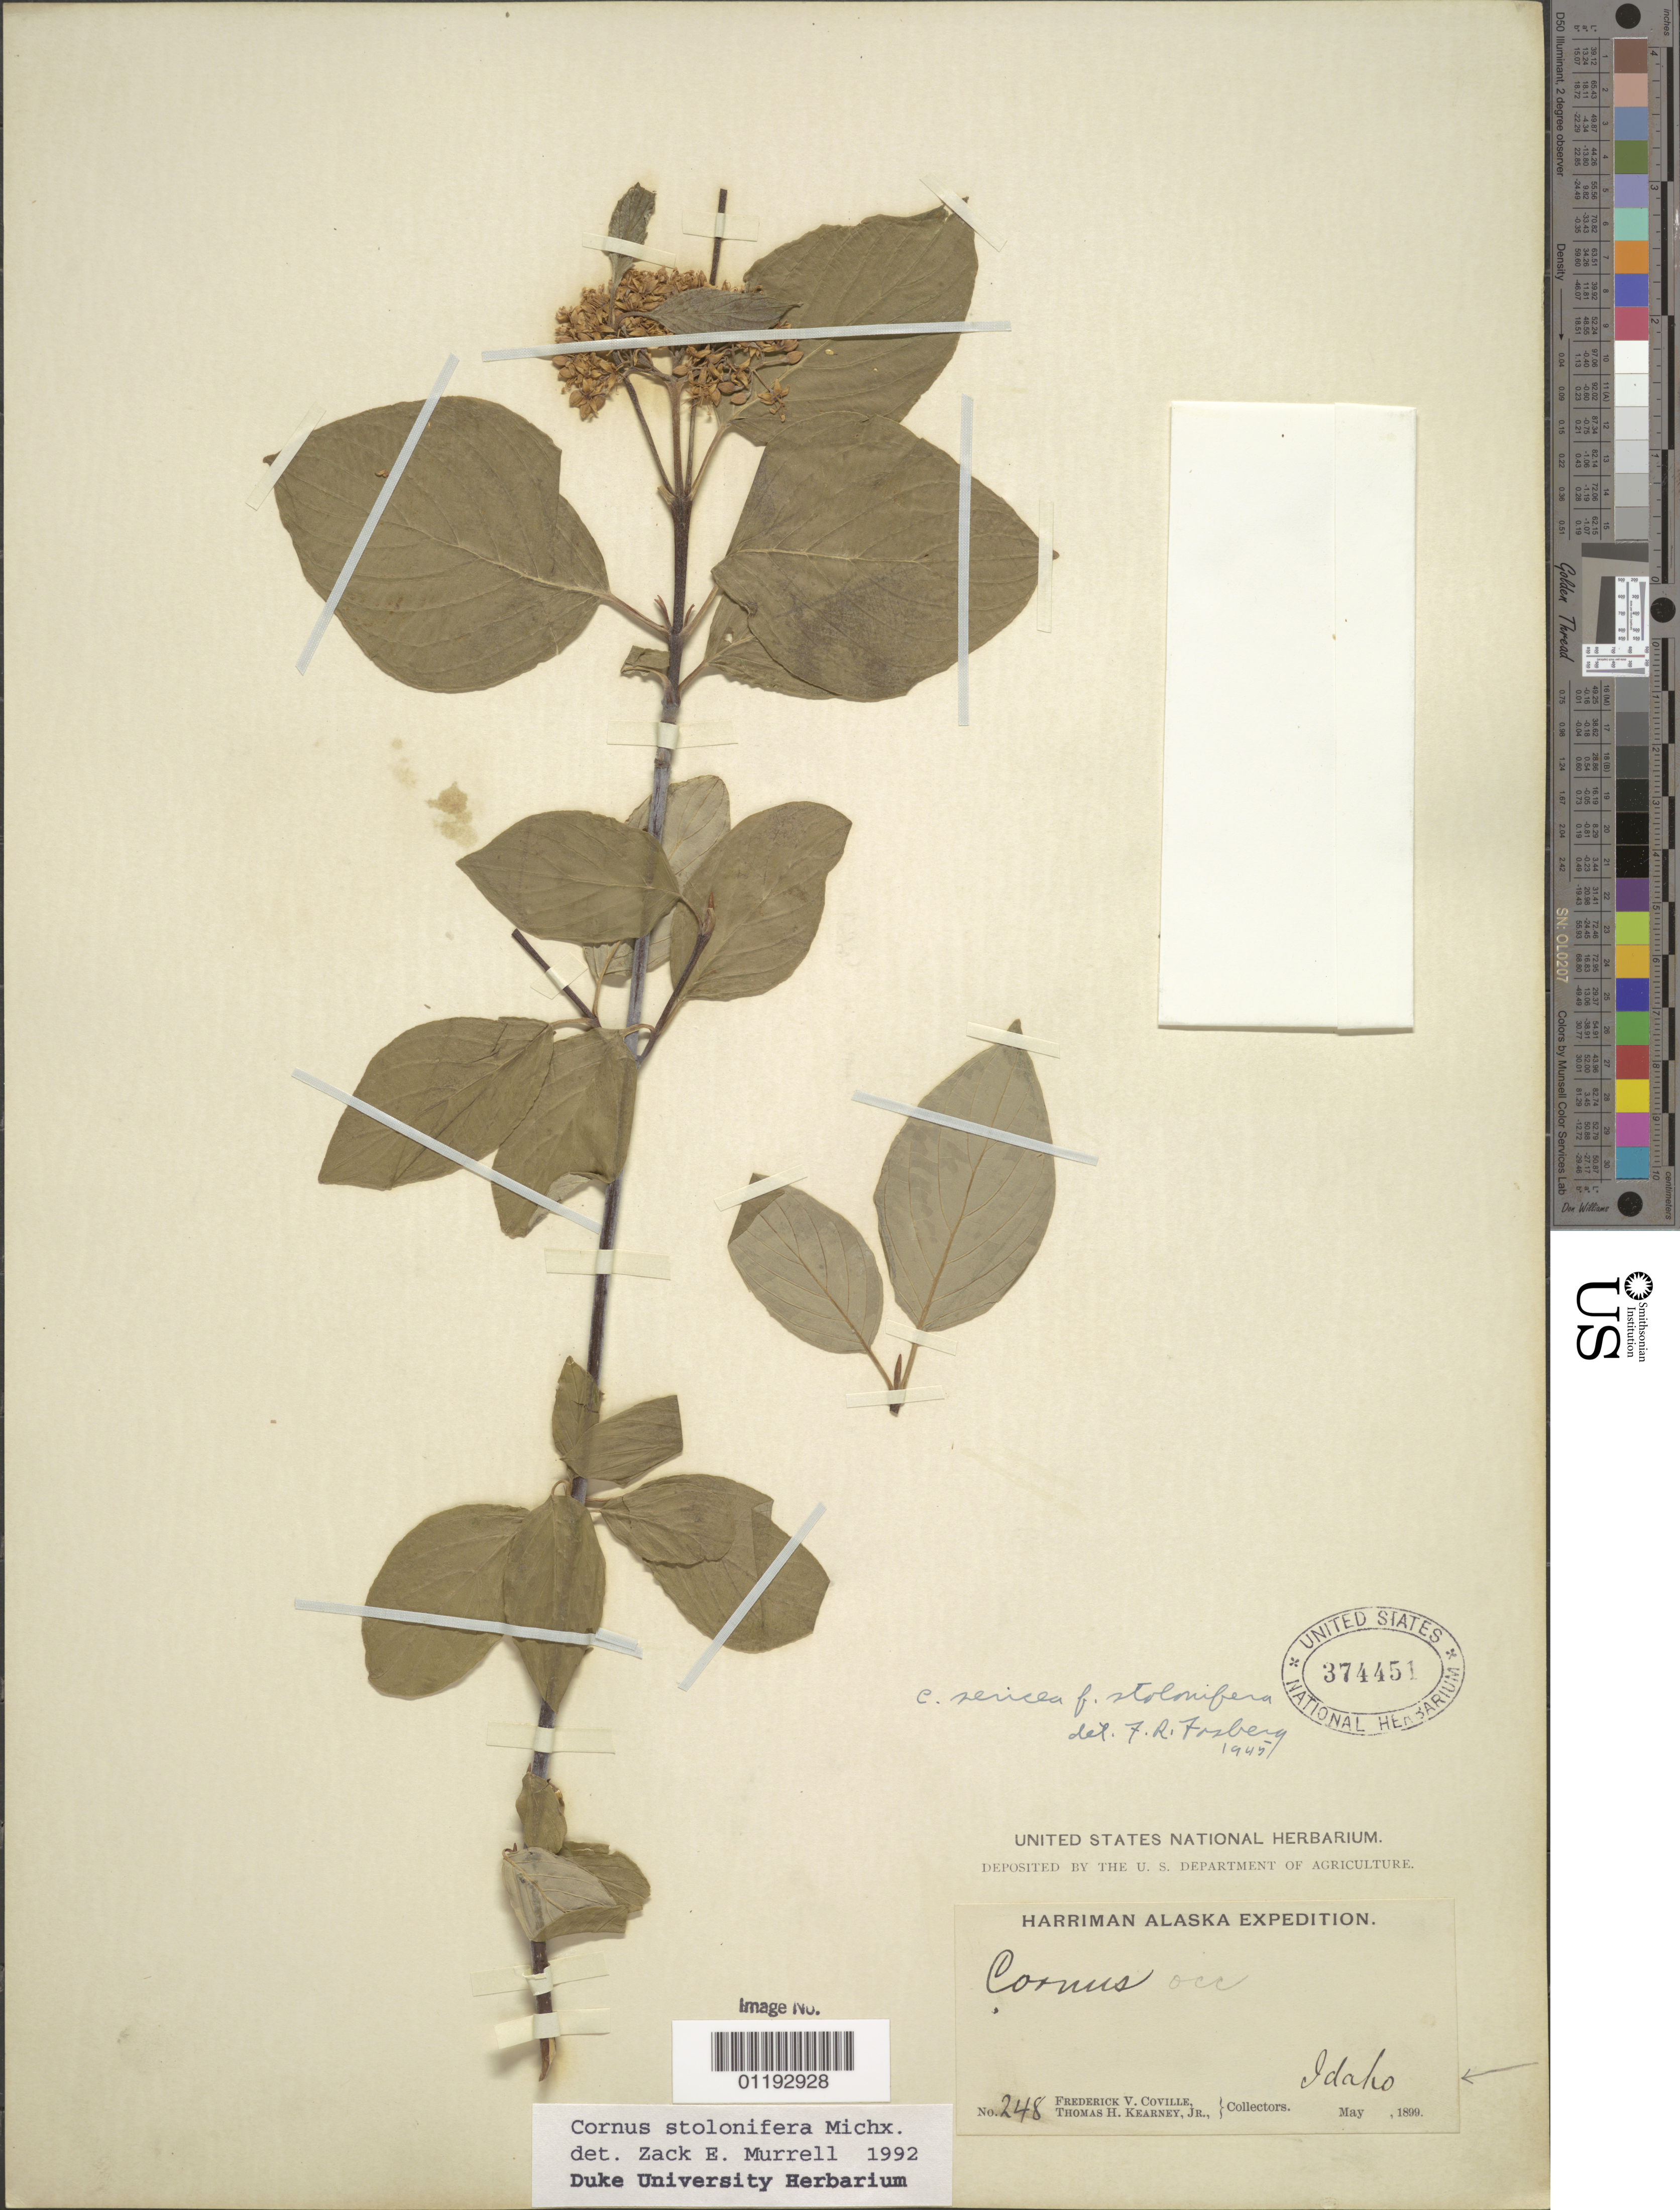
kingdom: Plantae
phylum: Tracheophyta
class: Magnoliopsida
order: Cornales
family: Cornaceae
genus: Cornus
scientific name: Cornus stolonifera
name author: Michx.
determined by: Murrell, Z. E.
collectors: F. V. Coville & T. H. Kearney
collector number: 248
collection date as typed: May 1899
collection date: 1899-05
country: United States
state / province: Idaho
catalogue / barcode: US 374451